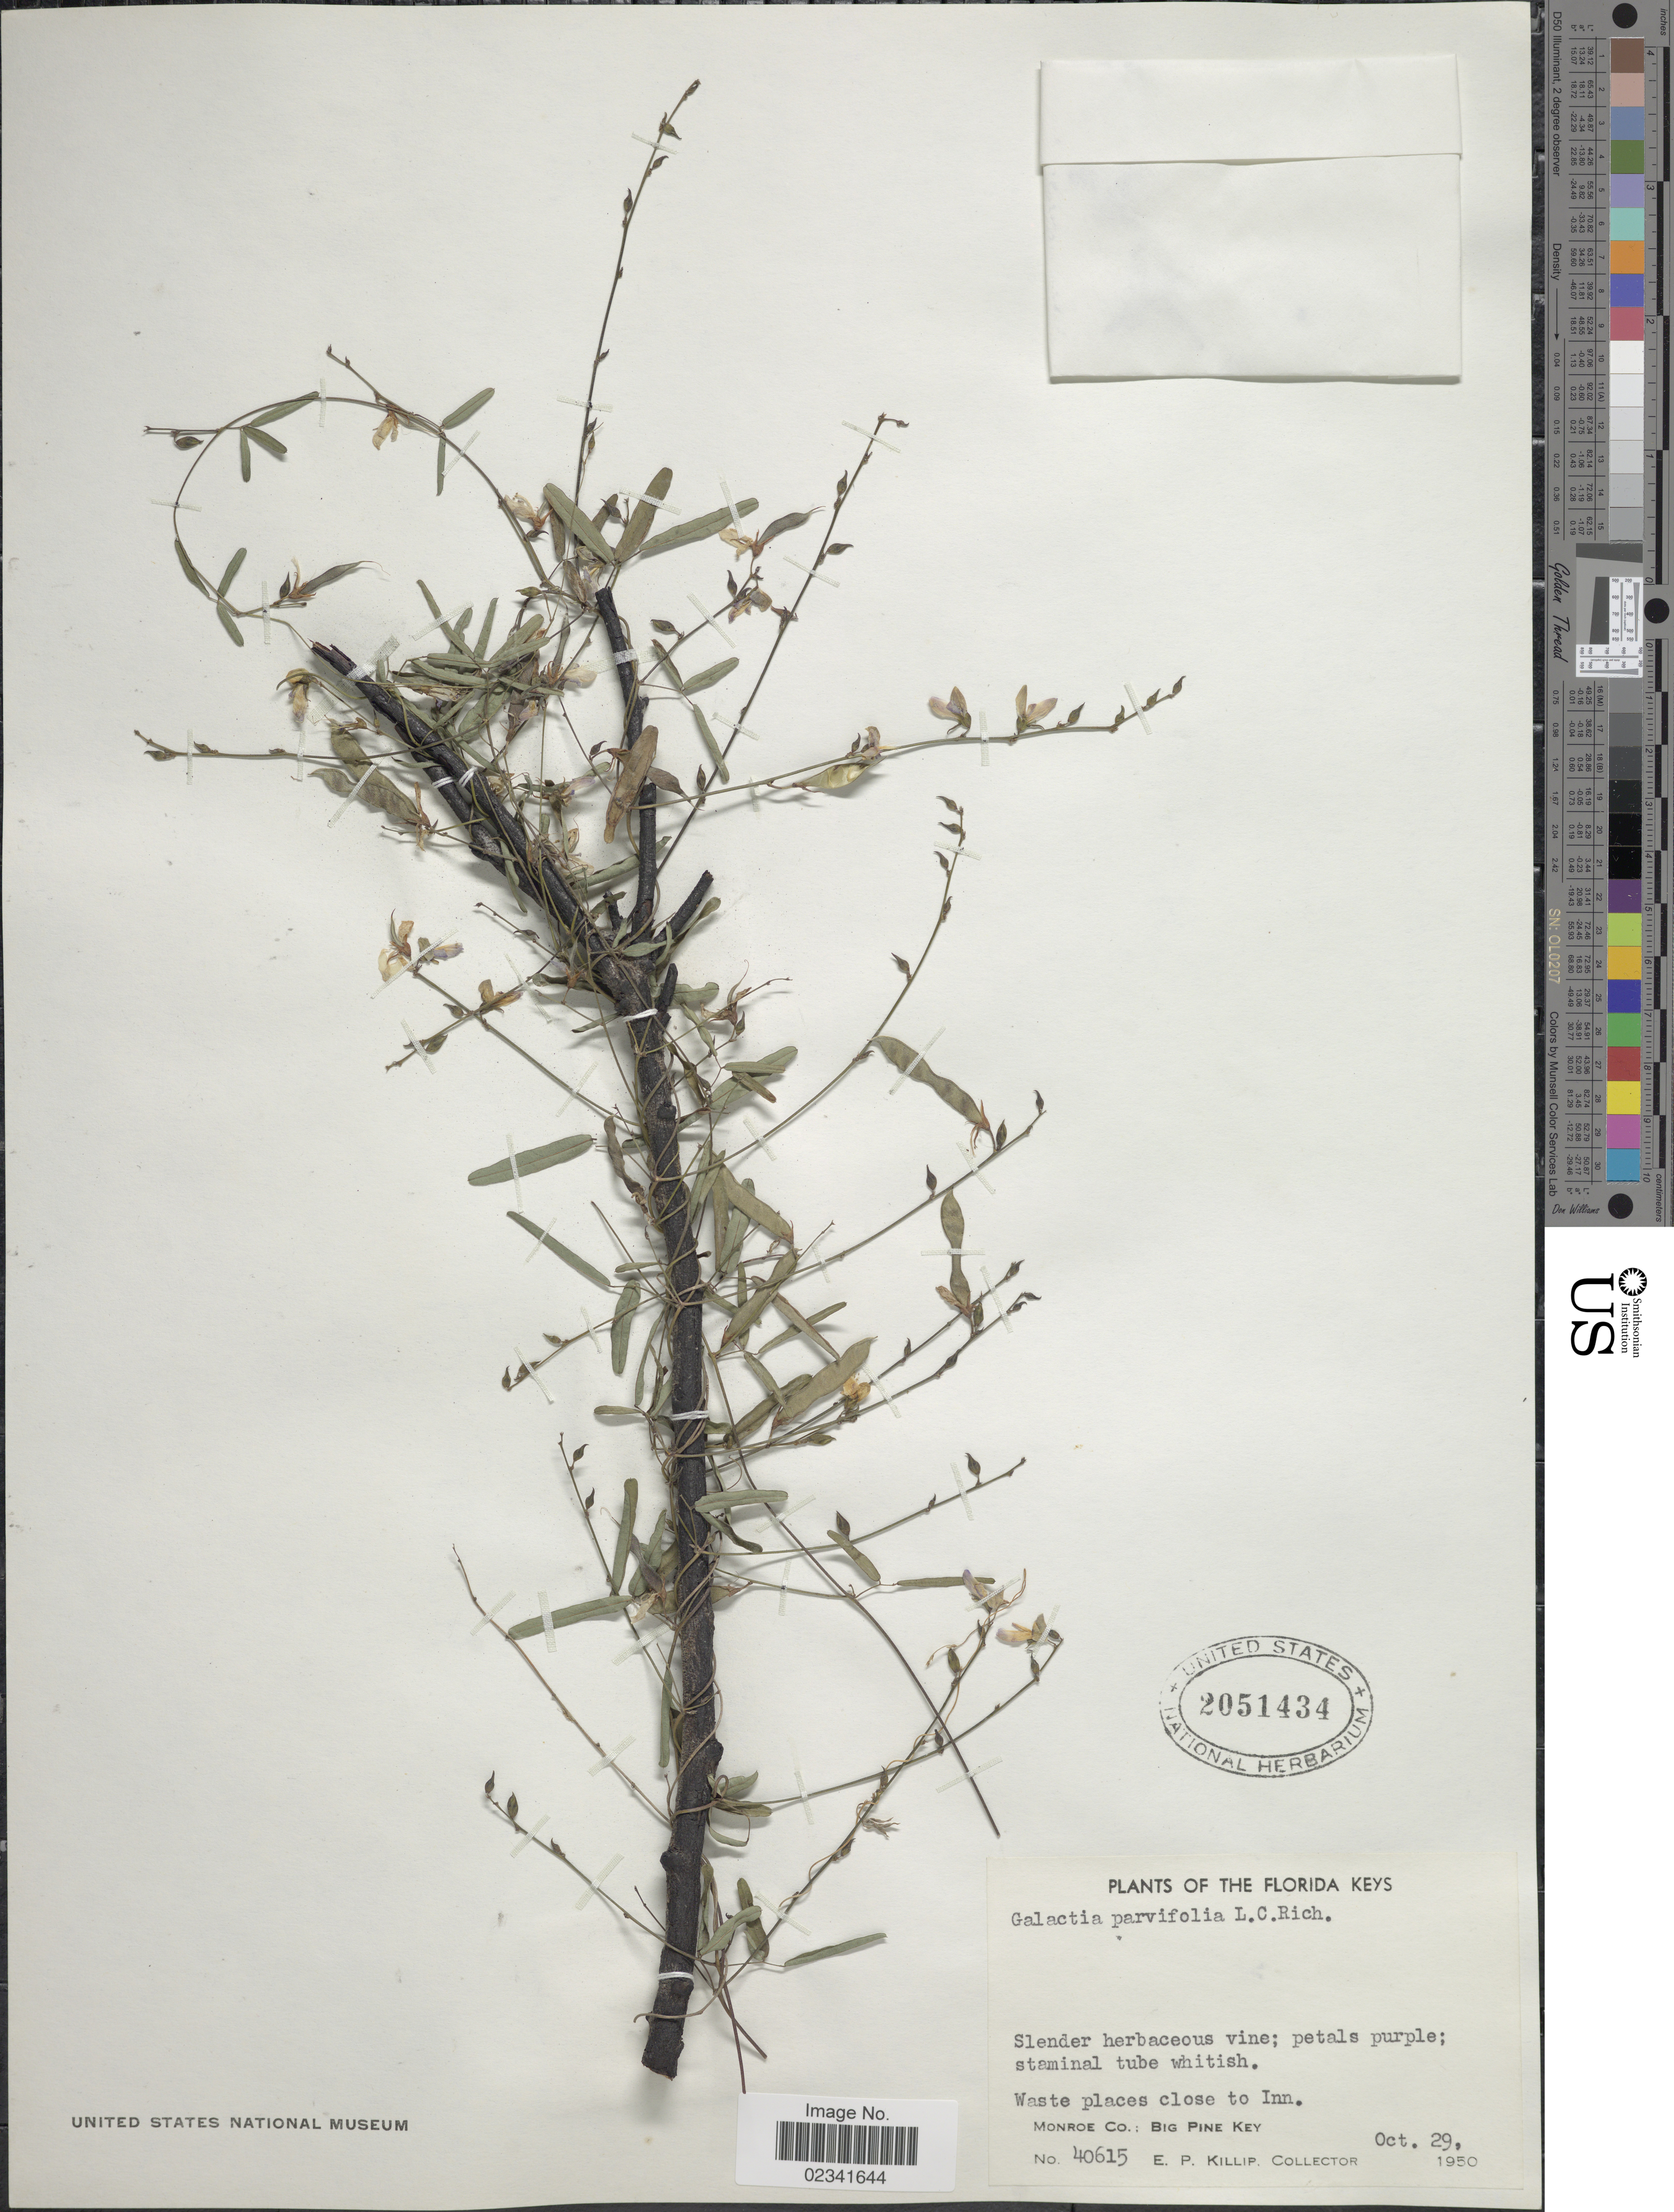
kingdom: Plantae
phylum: Tracheophyta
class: Magnoliopsida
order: Fabales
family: Fabaceae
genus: Galactia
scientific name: Galactia parvifolia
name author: A. Rich.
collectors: E. P. Killip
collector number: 40615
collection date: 1950-10-29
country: United States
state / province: Florida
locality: Florida Keys, Waste places close to Inn., Monroe Co.: Big Pine Key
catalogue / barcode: US 2051434